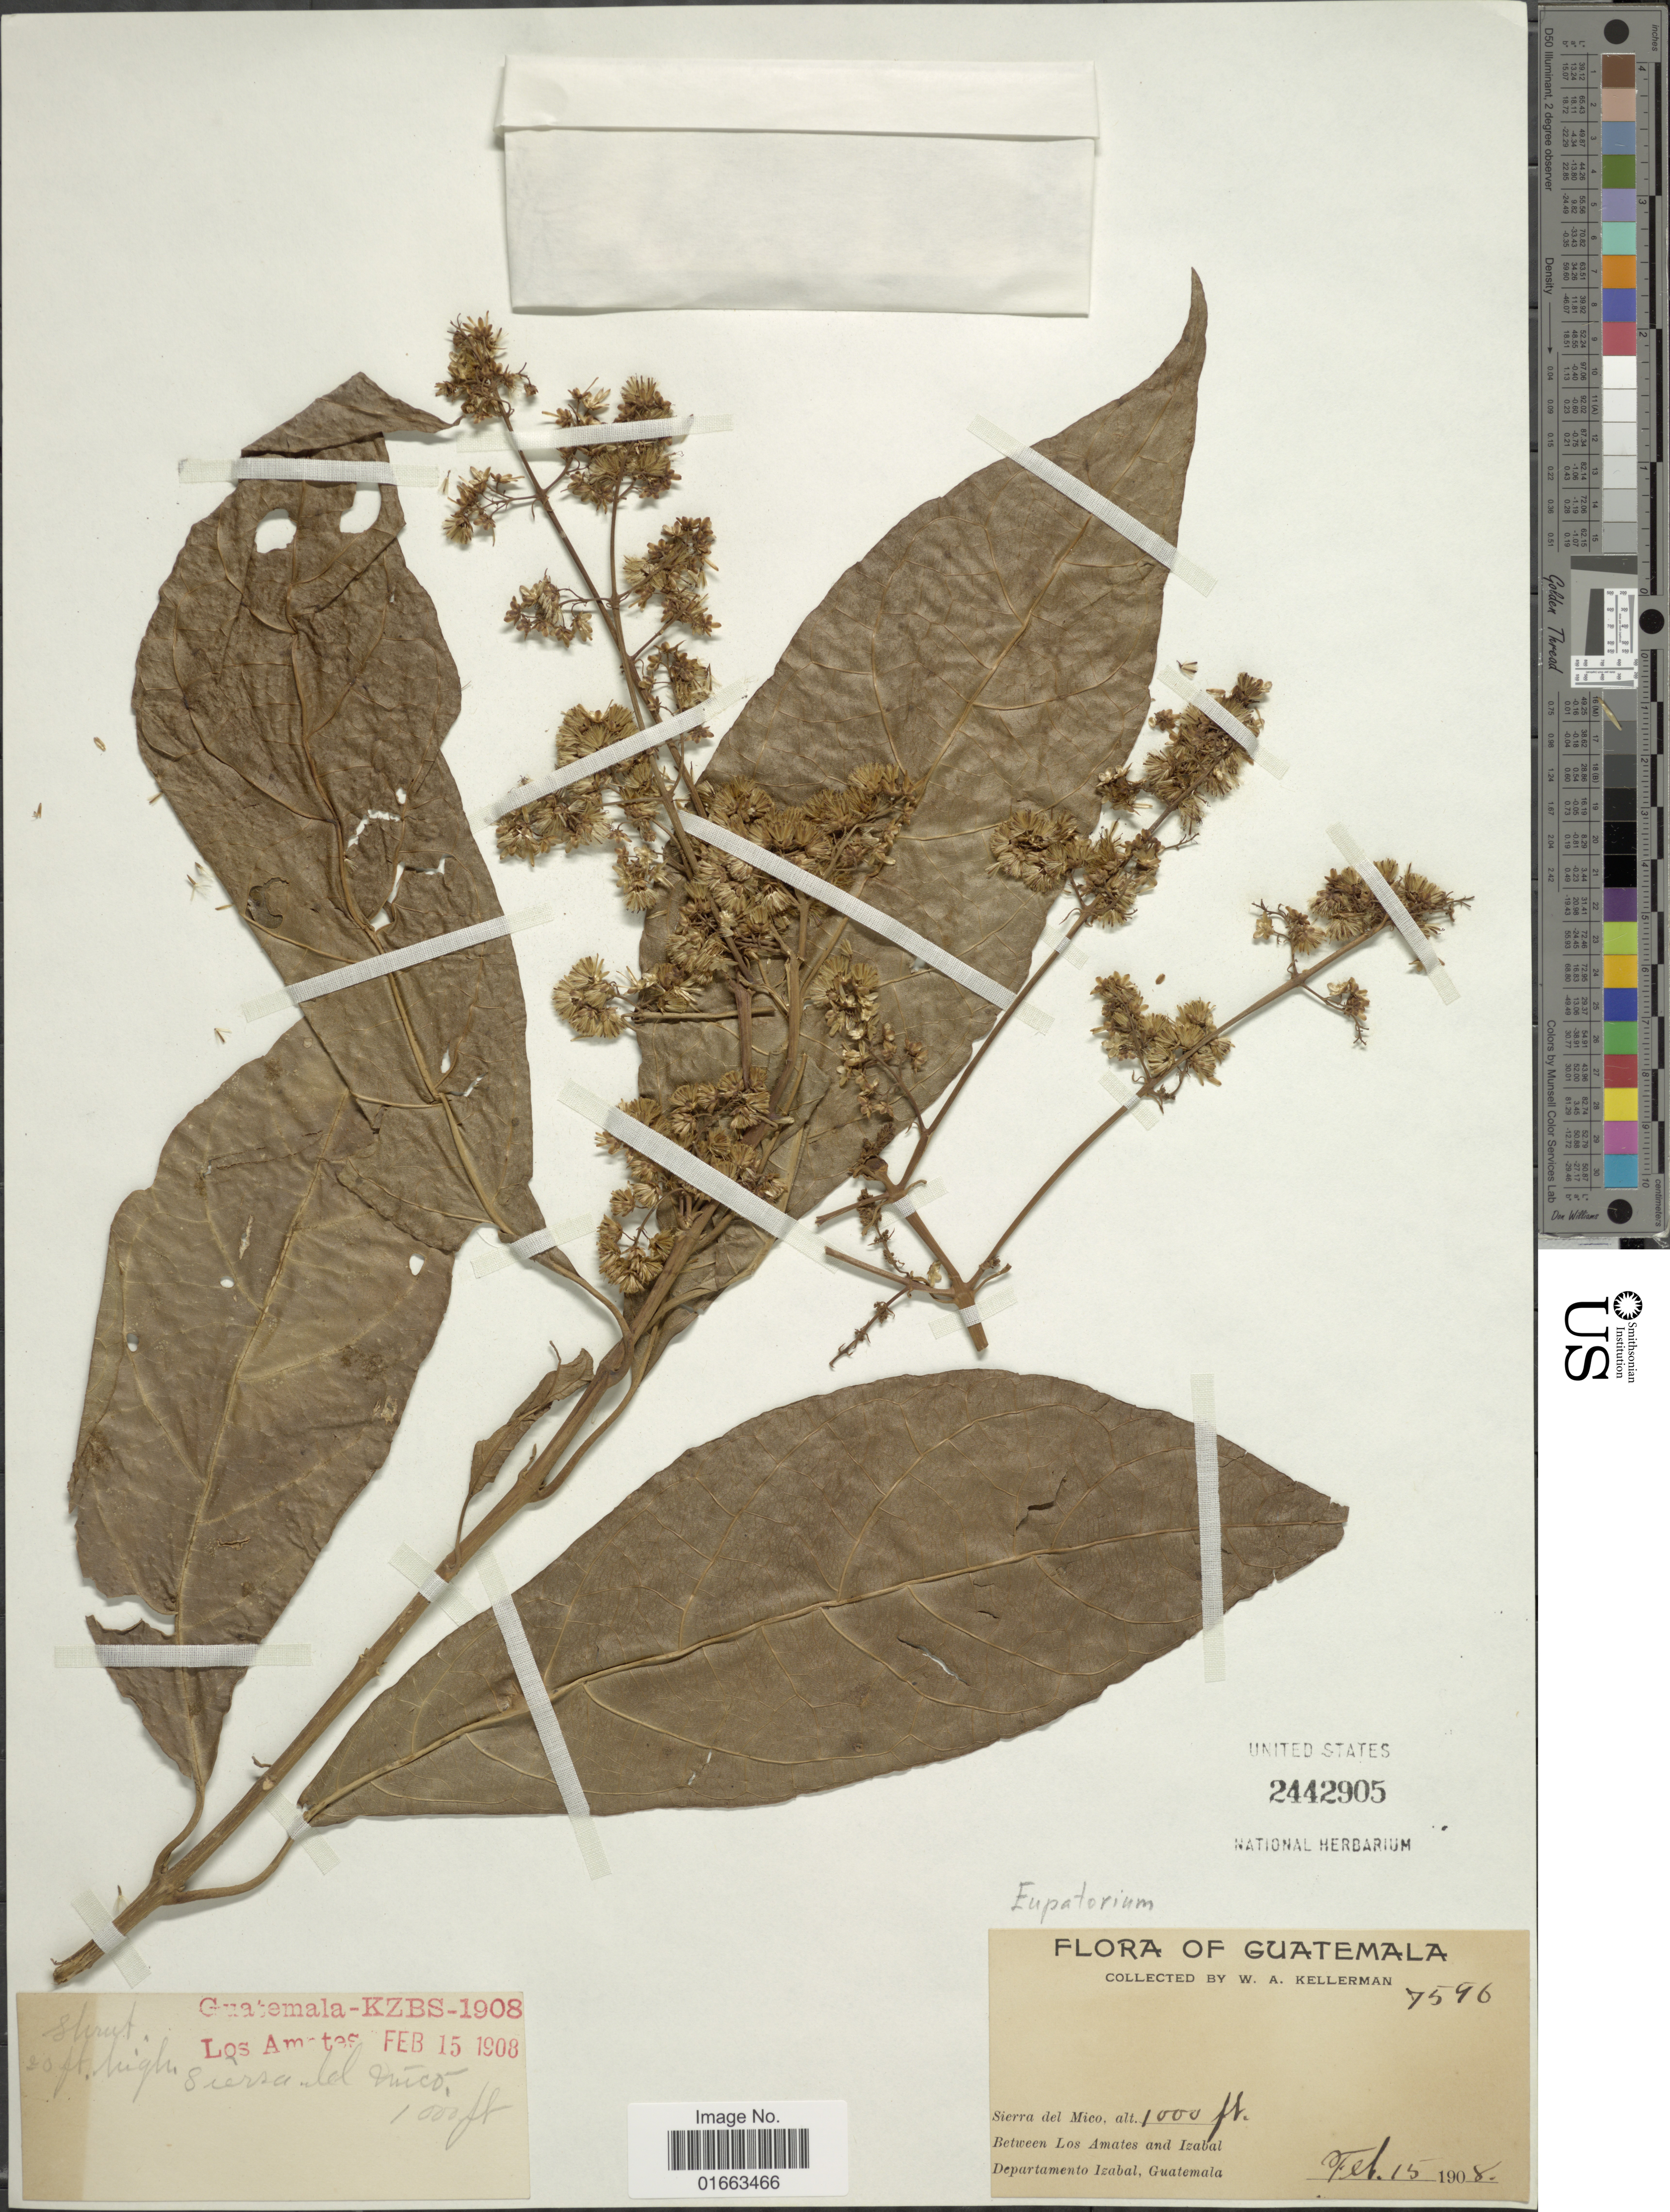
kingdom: Plantae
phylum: Tracheophyta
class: Magnoliopsida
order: Asterales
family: Asteraceae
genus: Koanophyllon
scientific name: Koanophyllon galeottii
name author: (B.L. Rob.) R.M. King & H. Rob.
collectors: W. Kellerman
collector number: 7596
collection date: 1908-02-15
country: Guatemala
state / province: Izabal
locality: Sierra del Mico, between Los Amates and Izabal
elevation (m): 305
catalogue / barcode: US 2442905